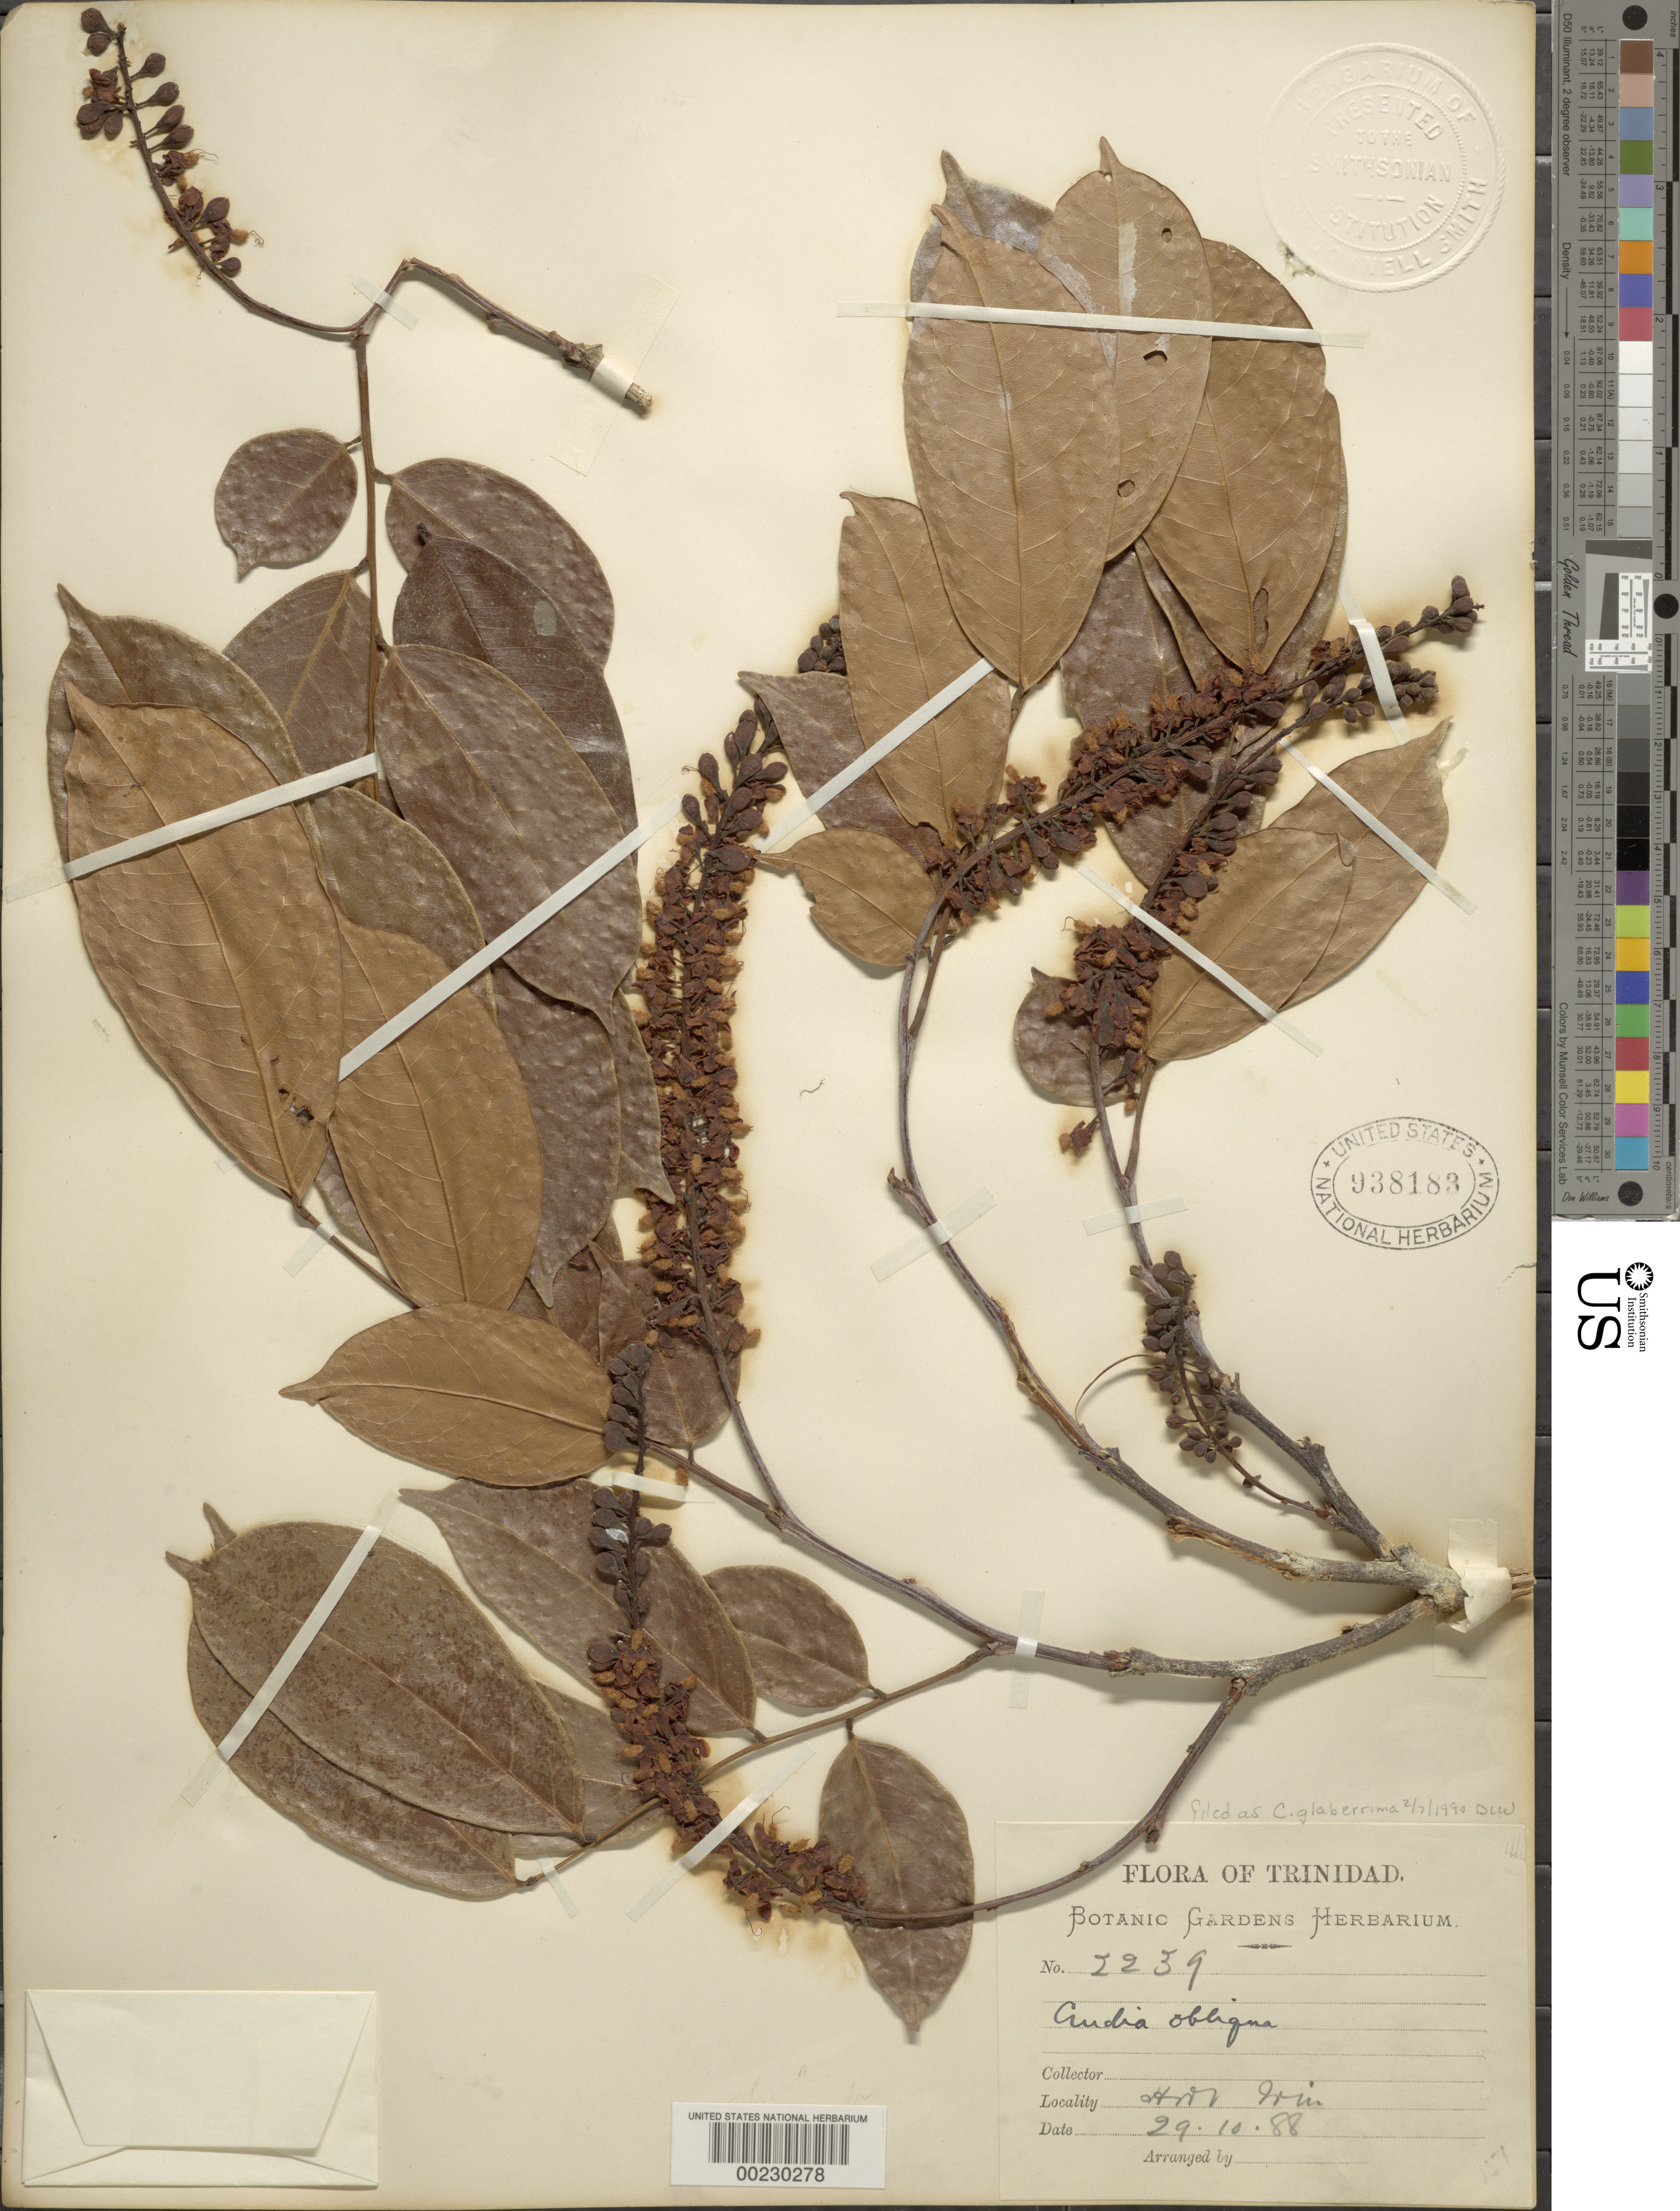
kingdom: Plantae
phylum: Tracheophyta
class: Magnoliopsida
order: Fabales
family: Fabaceae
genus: Crudia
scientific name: Crudia glaberrima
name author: (Steud.) J.F. Macbr.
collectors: E. H. Hart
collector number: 2239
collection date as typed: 29 Oct 1888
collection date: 1888-10-29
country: Trinidad and Tobago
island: Trinidad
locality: Trinidad botanic garden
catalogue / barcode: US 938183